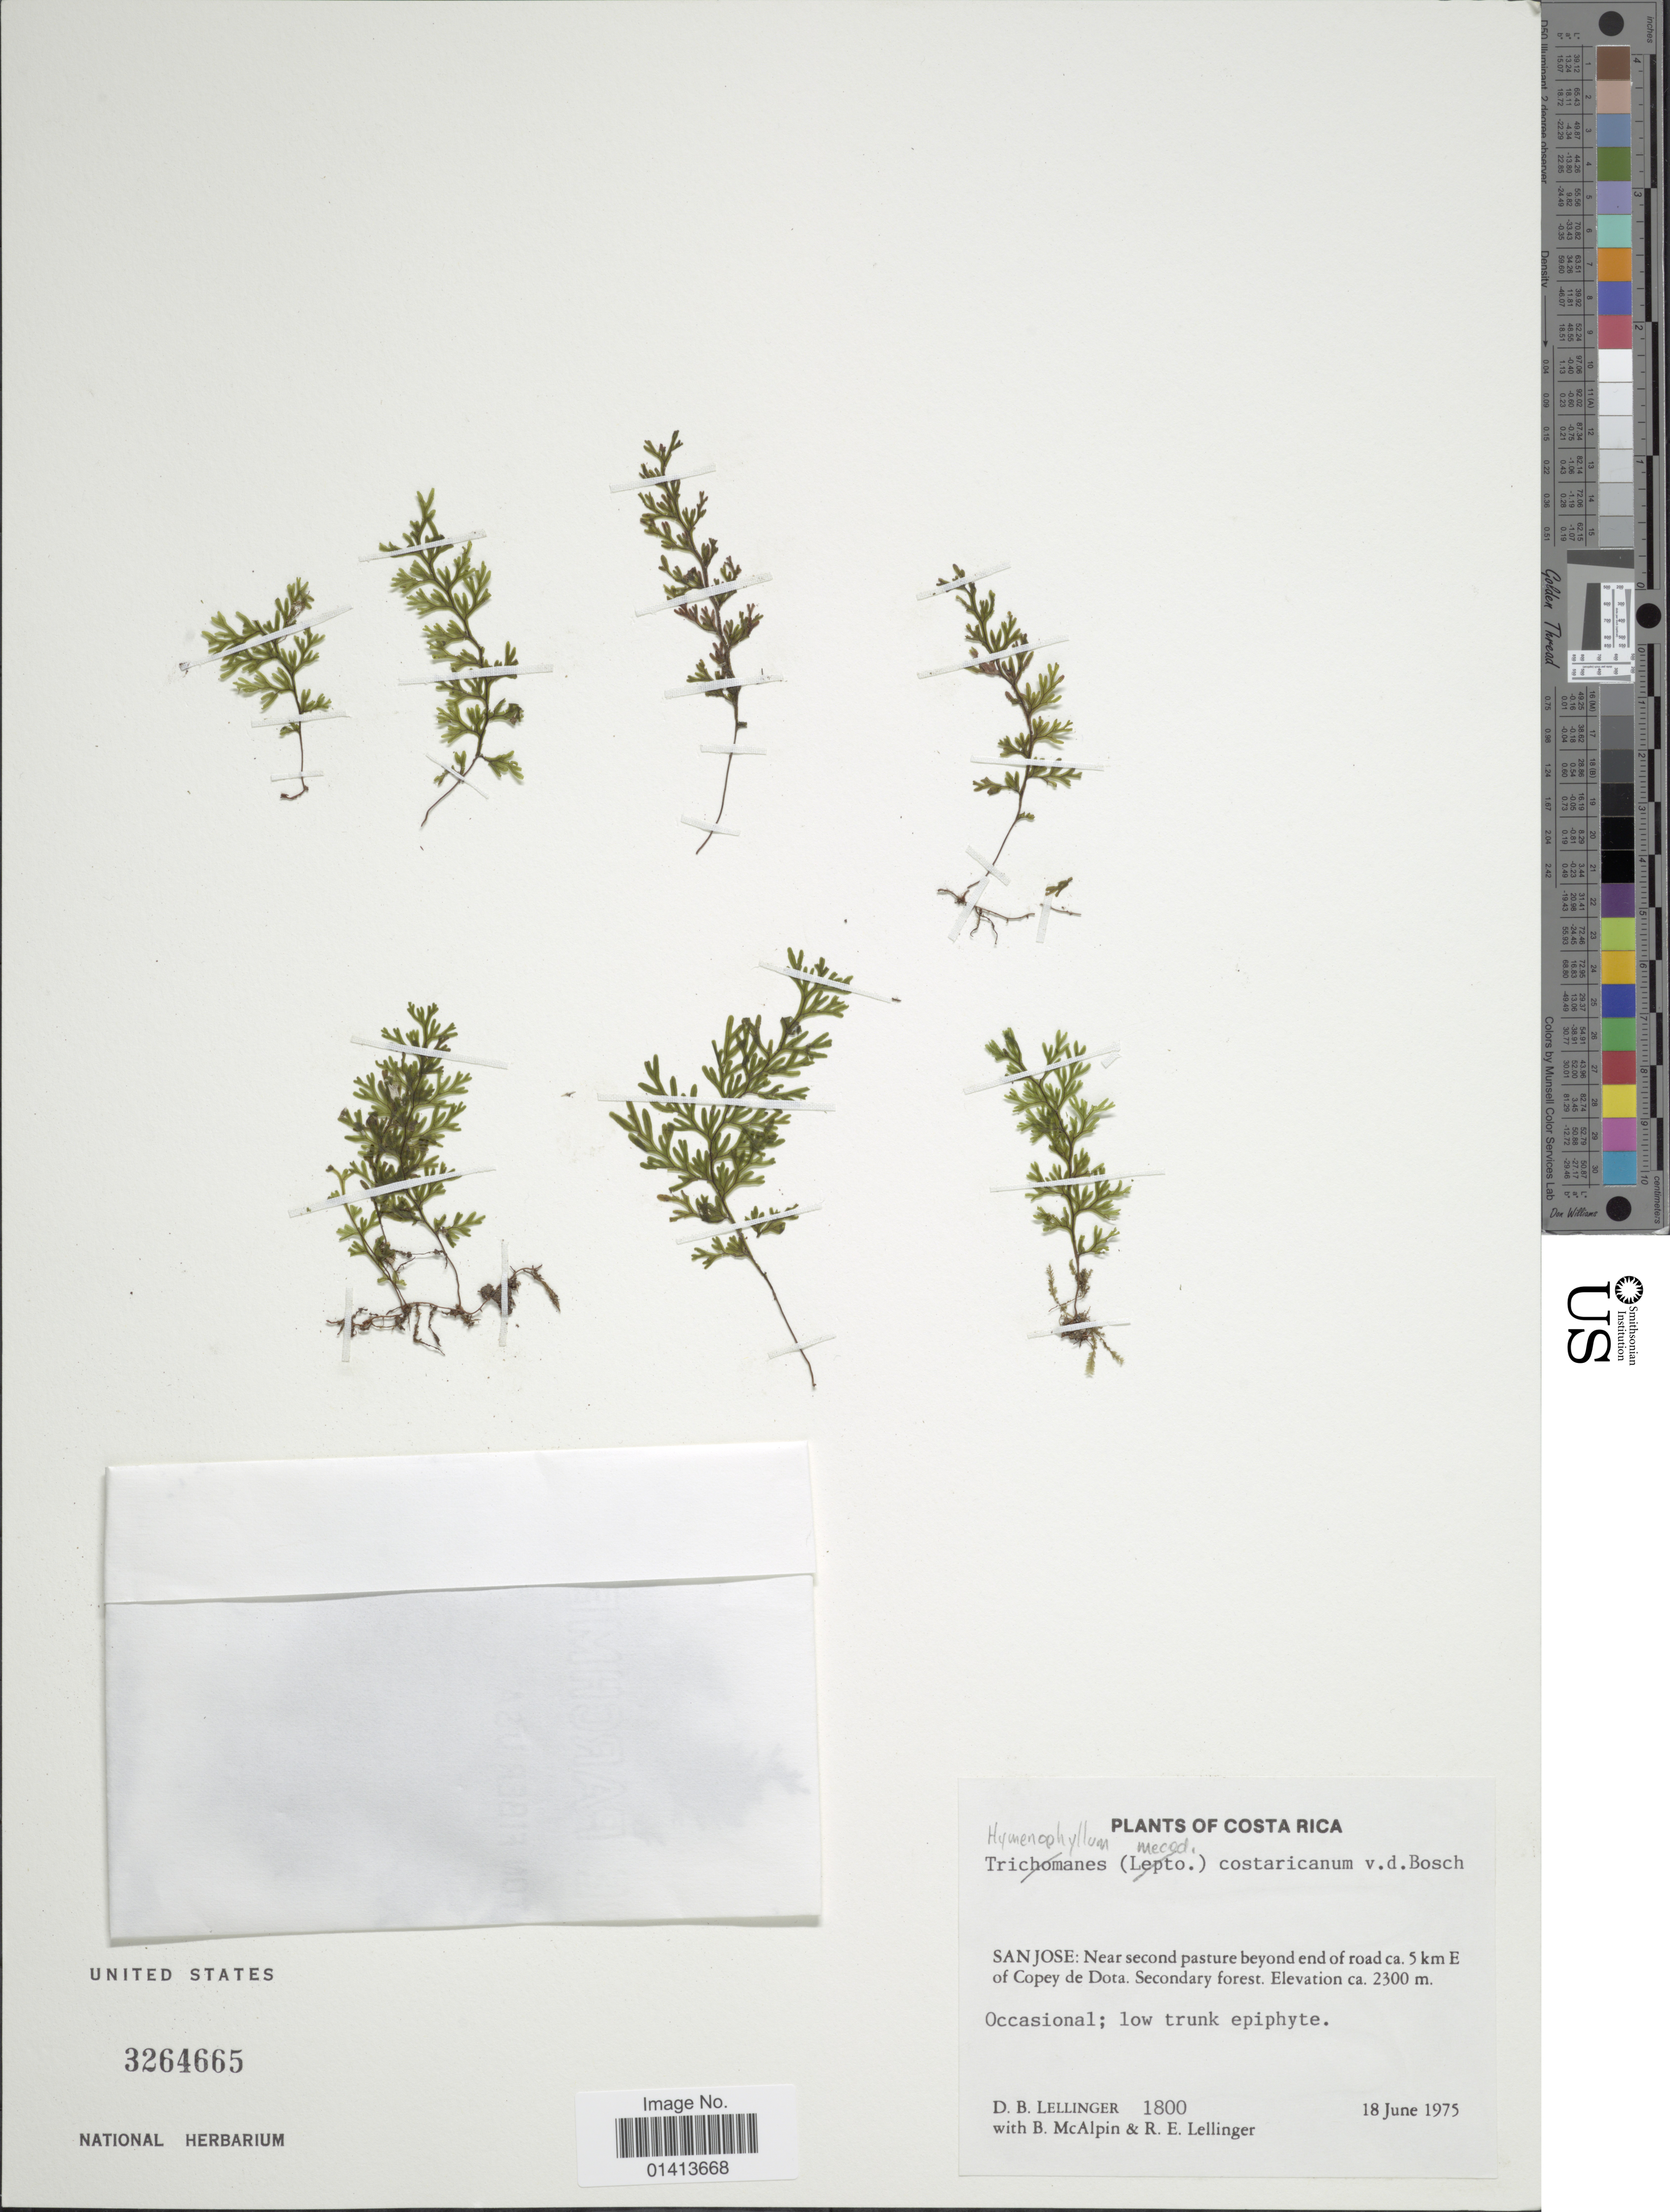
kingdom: Plantae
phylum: Tracheophyta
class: Polypodiopsida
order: Hymenophyllales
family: Hymenophyllaceae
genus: Hymenophyllum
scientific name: Hymenophyllum costaricanum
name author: Bosch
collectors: D. B. Lellinger & J. J. White III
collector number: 1800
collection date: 1975-06-18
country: Costa Rica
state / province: San José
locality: Near second pasture beyond end of road ca. 5 km E of Copey de Dota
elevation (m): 2300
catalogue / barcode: US 3264665